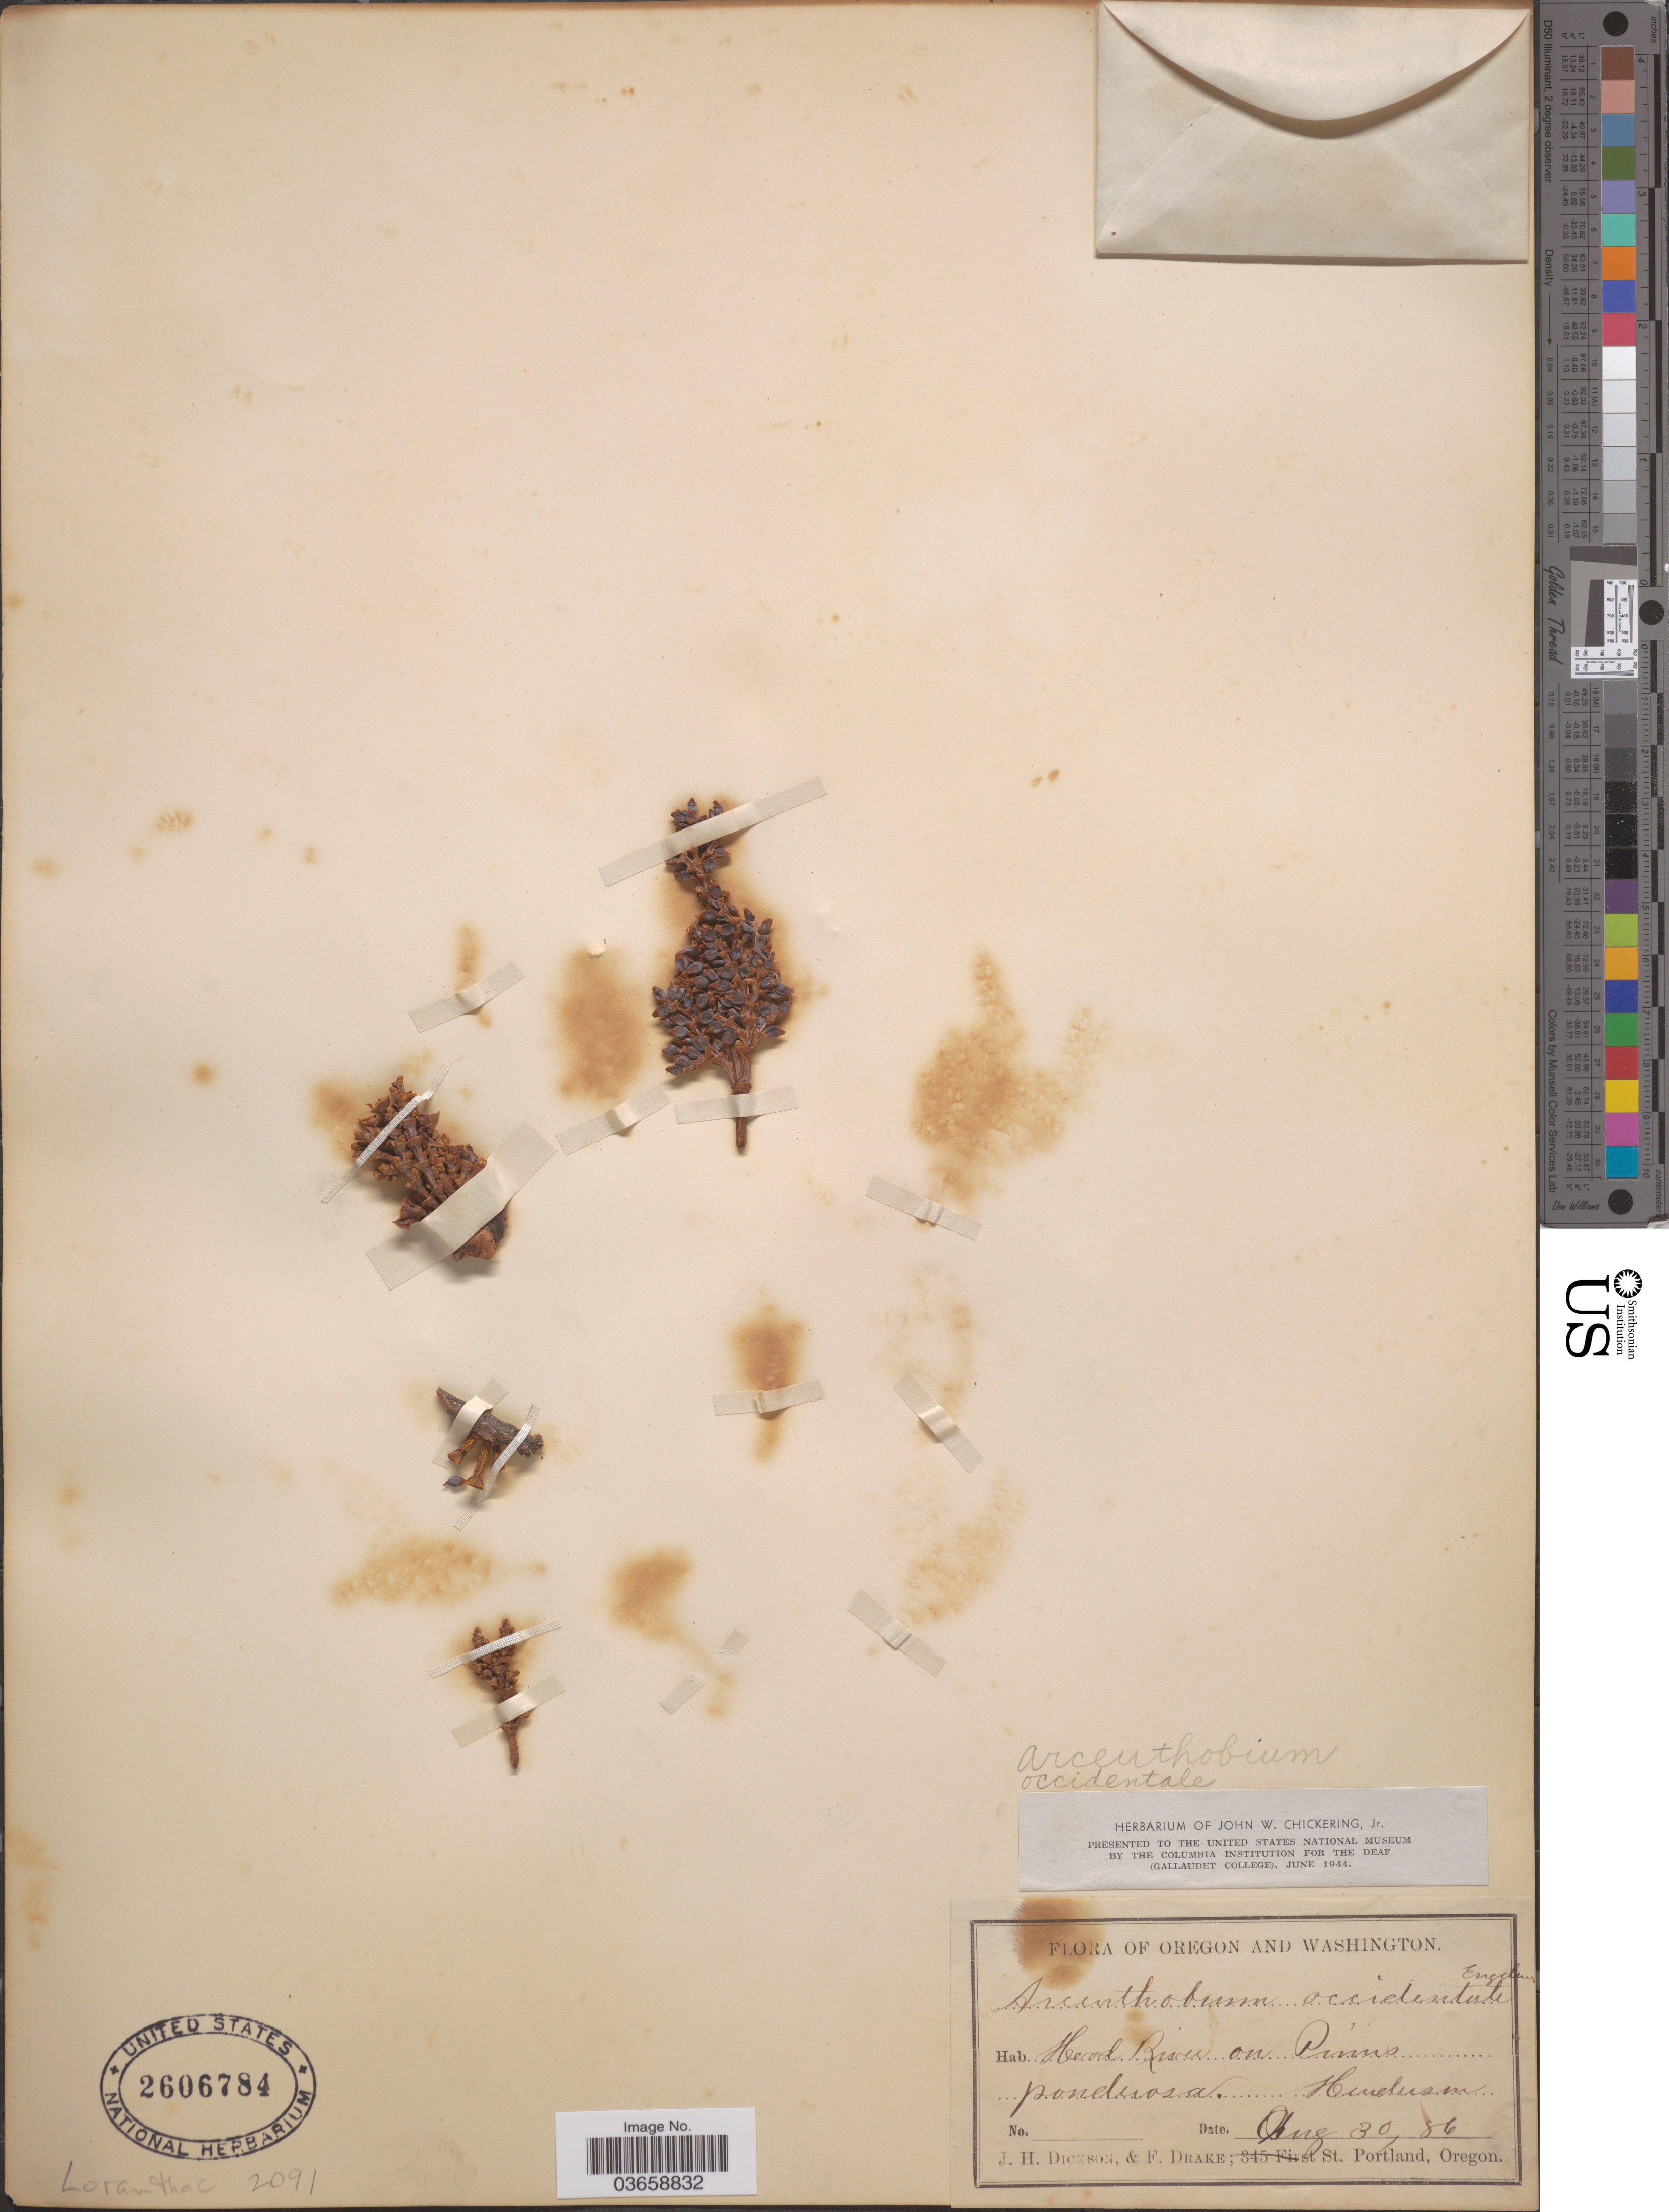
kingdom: Plantae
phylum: Tracheophyta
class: Magnoliopsida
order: Santalales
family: Viscaceae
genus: Arceuthobium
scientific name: Arceuthobium campylopodum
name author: Engelm.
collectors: J. Dickson & F. Drake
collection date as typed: Transcribed d/m/y: 30/8/86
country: United States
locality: Oregon and Washington. Hood River. Henderson.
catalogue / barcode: US 2606784